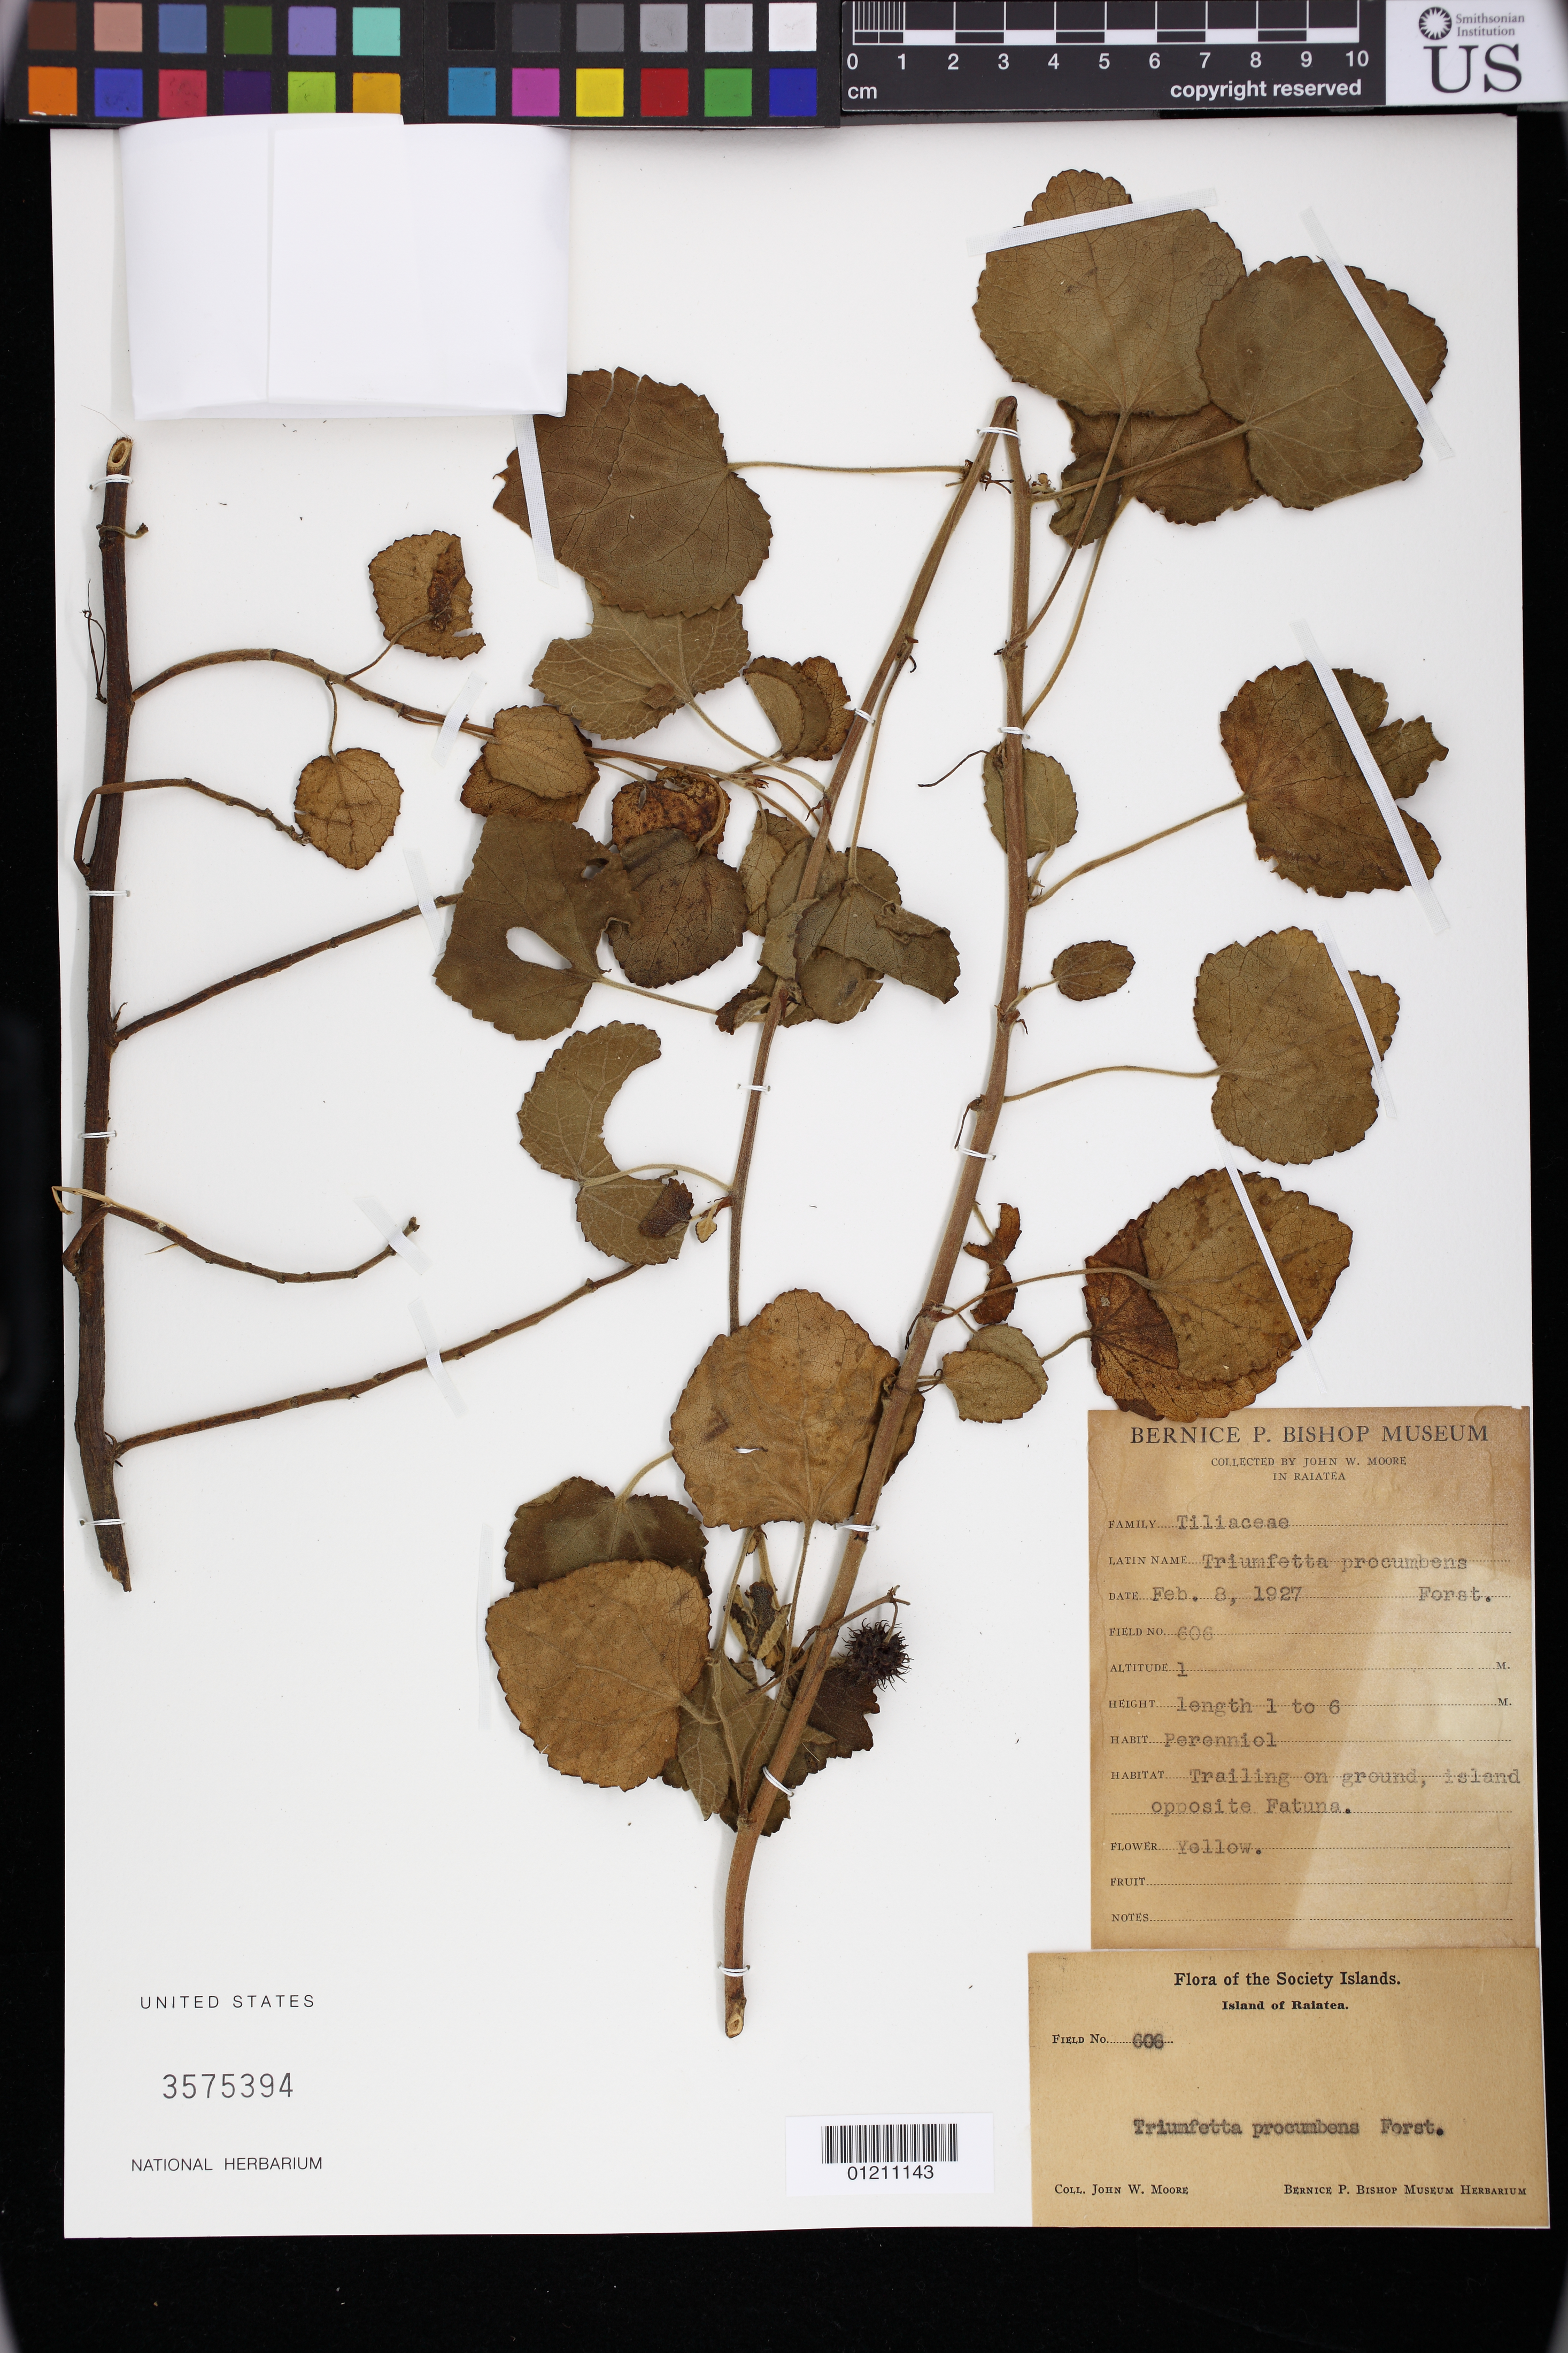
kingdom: Plantae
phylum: Tracheophyta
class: Magnoliopsida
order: Malvales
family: Malvaceae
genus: Triumfetta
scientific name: Triumfetta procumbens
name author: G. Forst.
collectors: J. W. Moore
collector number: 606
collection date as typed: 02 Aug 1927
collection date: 1927-08-02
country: French Polynesia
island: Raiatea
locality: Society Island, Island of Raiatea.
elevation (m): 1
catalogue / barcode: US 3575394